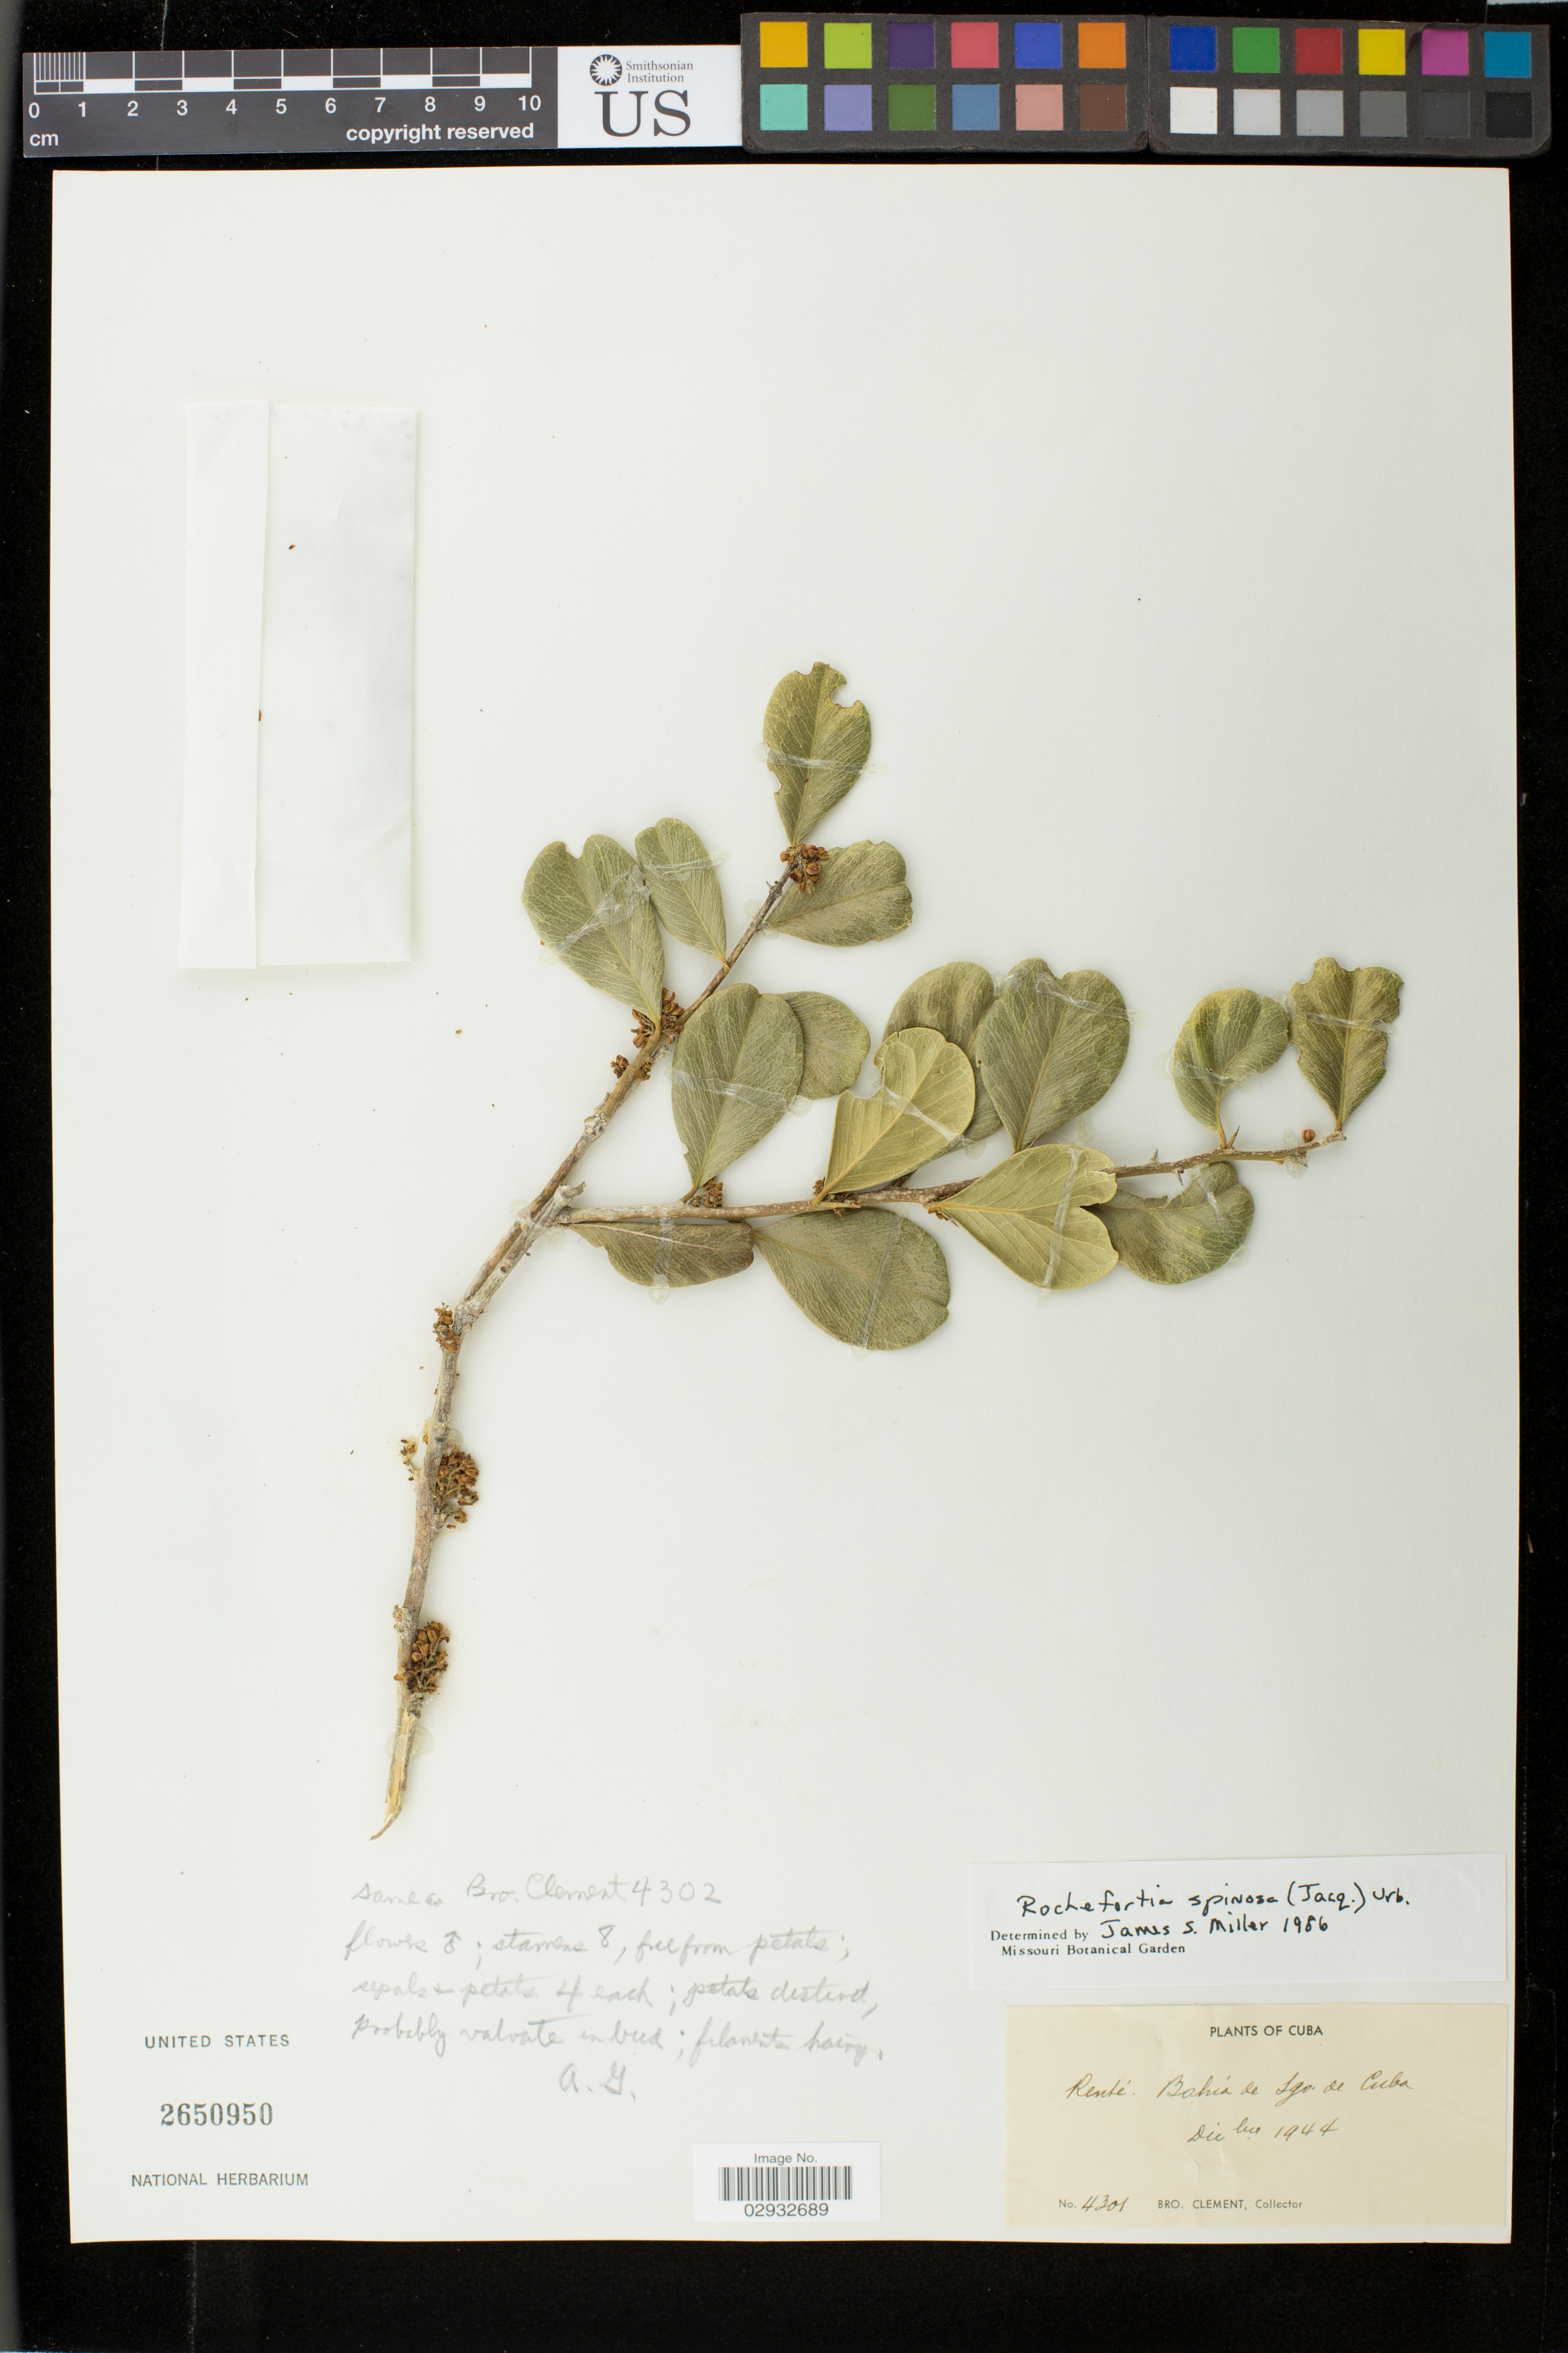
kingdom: Plantae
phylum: Tracheophyta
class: Magnoliopsida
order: Boraginales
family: Ehretiaceae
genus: Rochefortia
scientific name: Rochefortia spinosa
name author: (Jacq.) Urb.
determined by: Miller, James S., (MO), Missouri Botanical Garden (UNITED STATES)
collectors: B. Clement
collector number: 4301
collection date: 1944-12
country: Cuba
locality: Rente Bahia de Igo. Cuba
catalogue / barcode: US 2650950